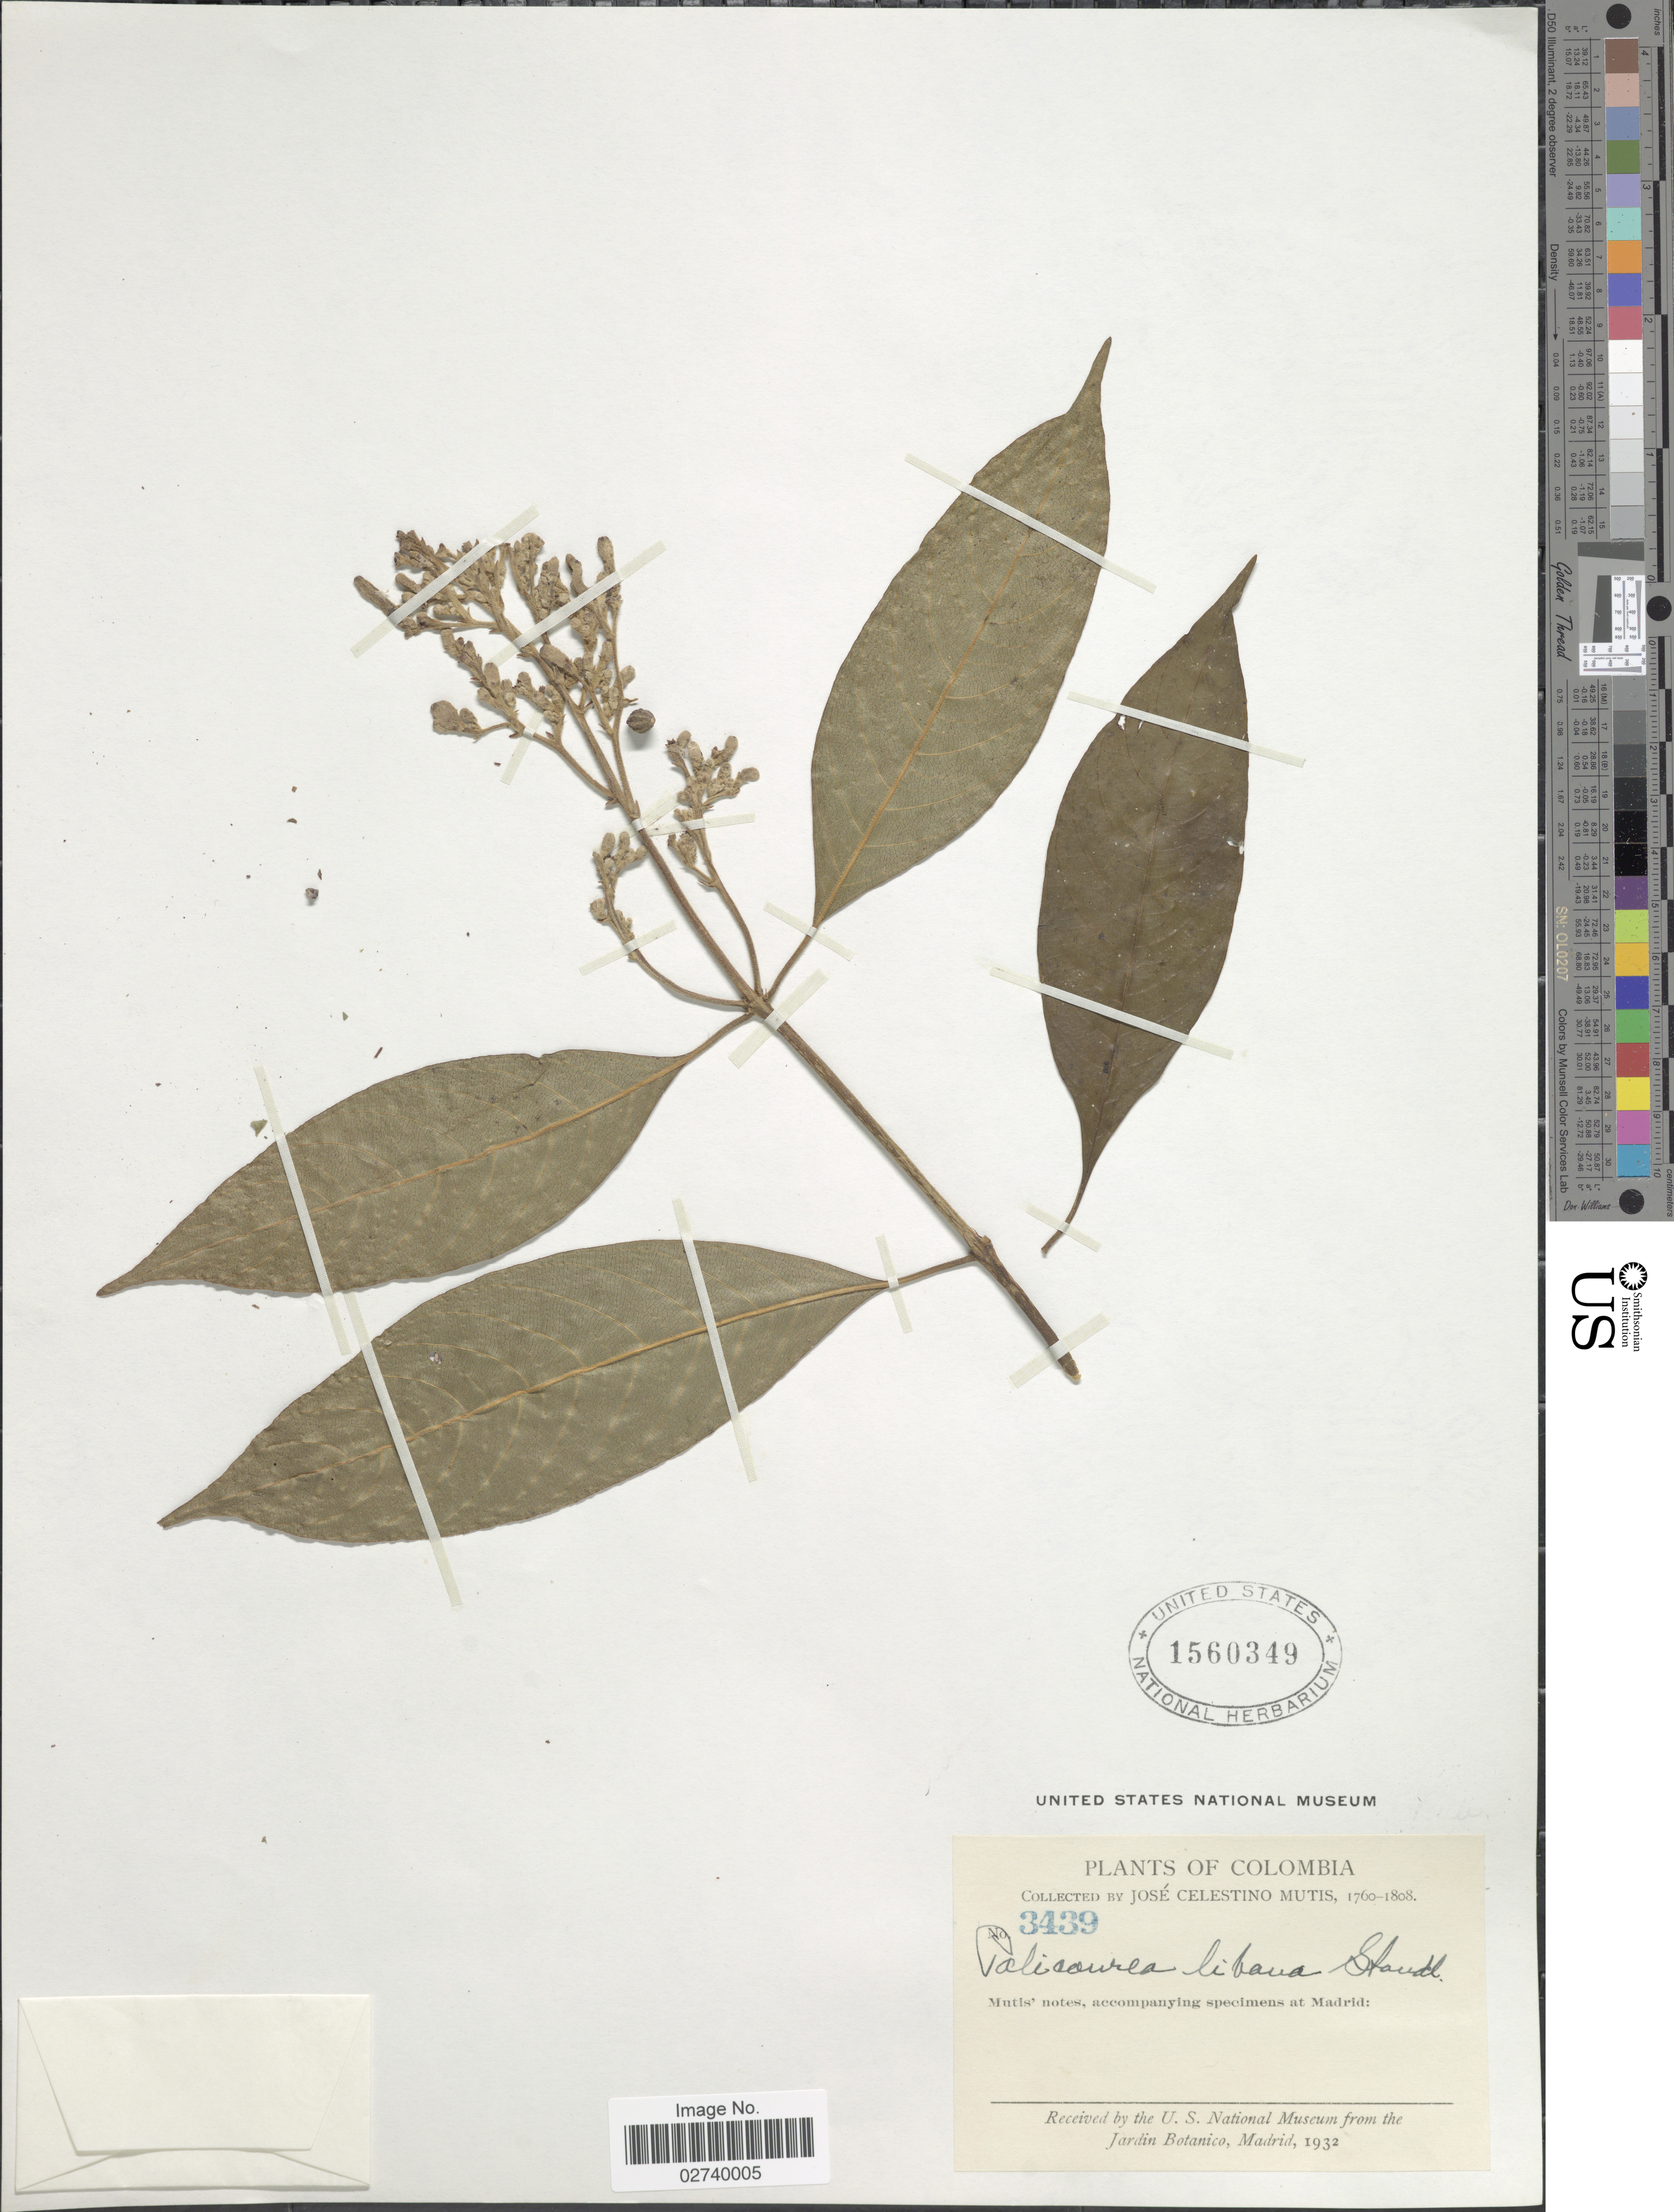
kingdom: Plantae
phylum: Tracheophyta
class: Magnoliopsida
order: Gentianales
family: Rubiaceae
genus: Palicourea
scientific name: Palicourea libana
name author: Standl.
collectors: J. C. B. Mutis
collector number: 3439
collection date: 1760/1808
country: Colombia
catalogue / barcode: US 1560349